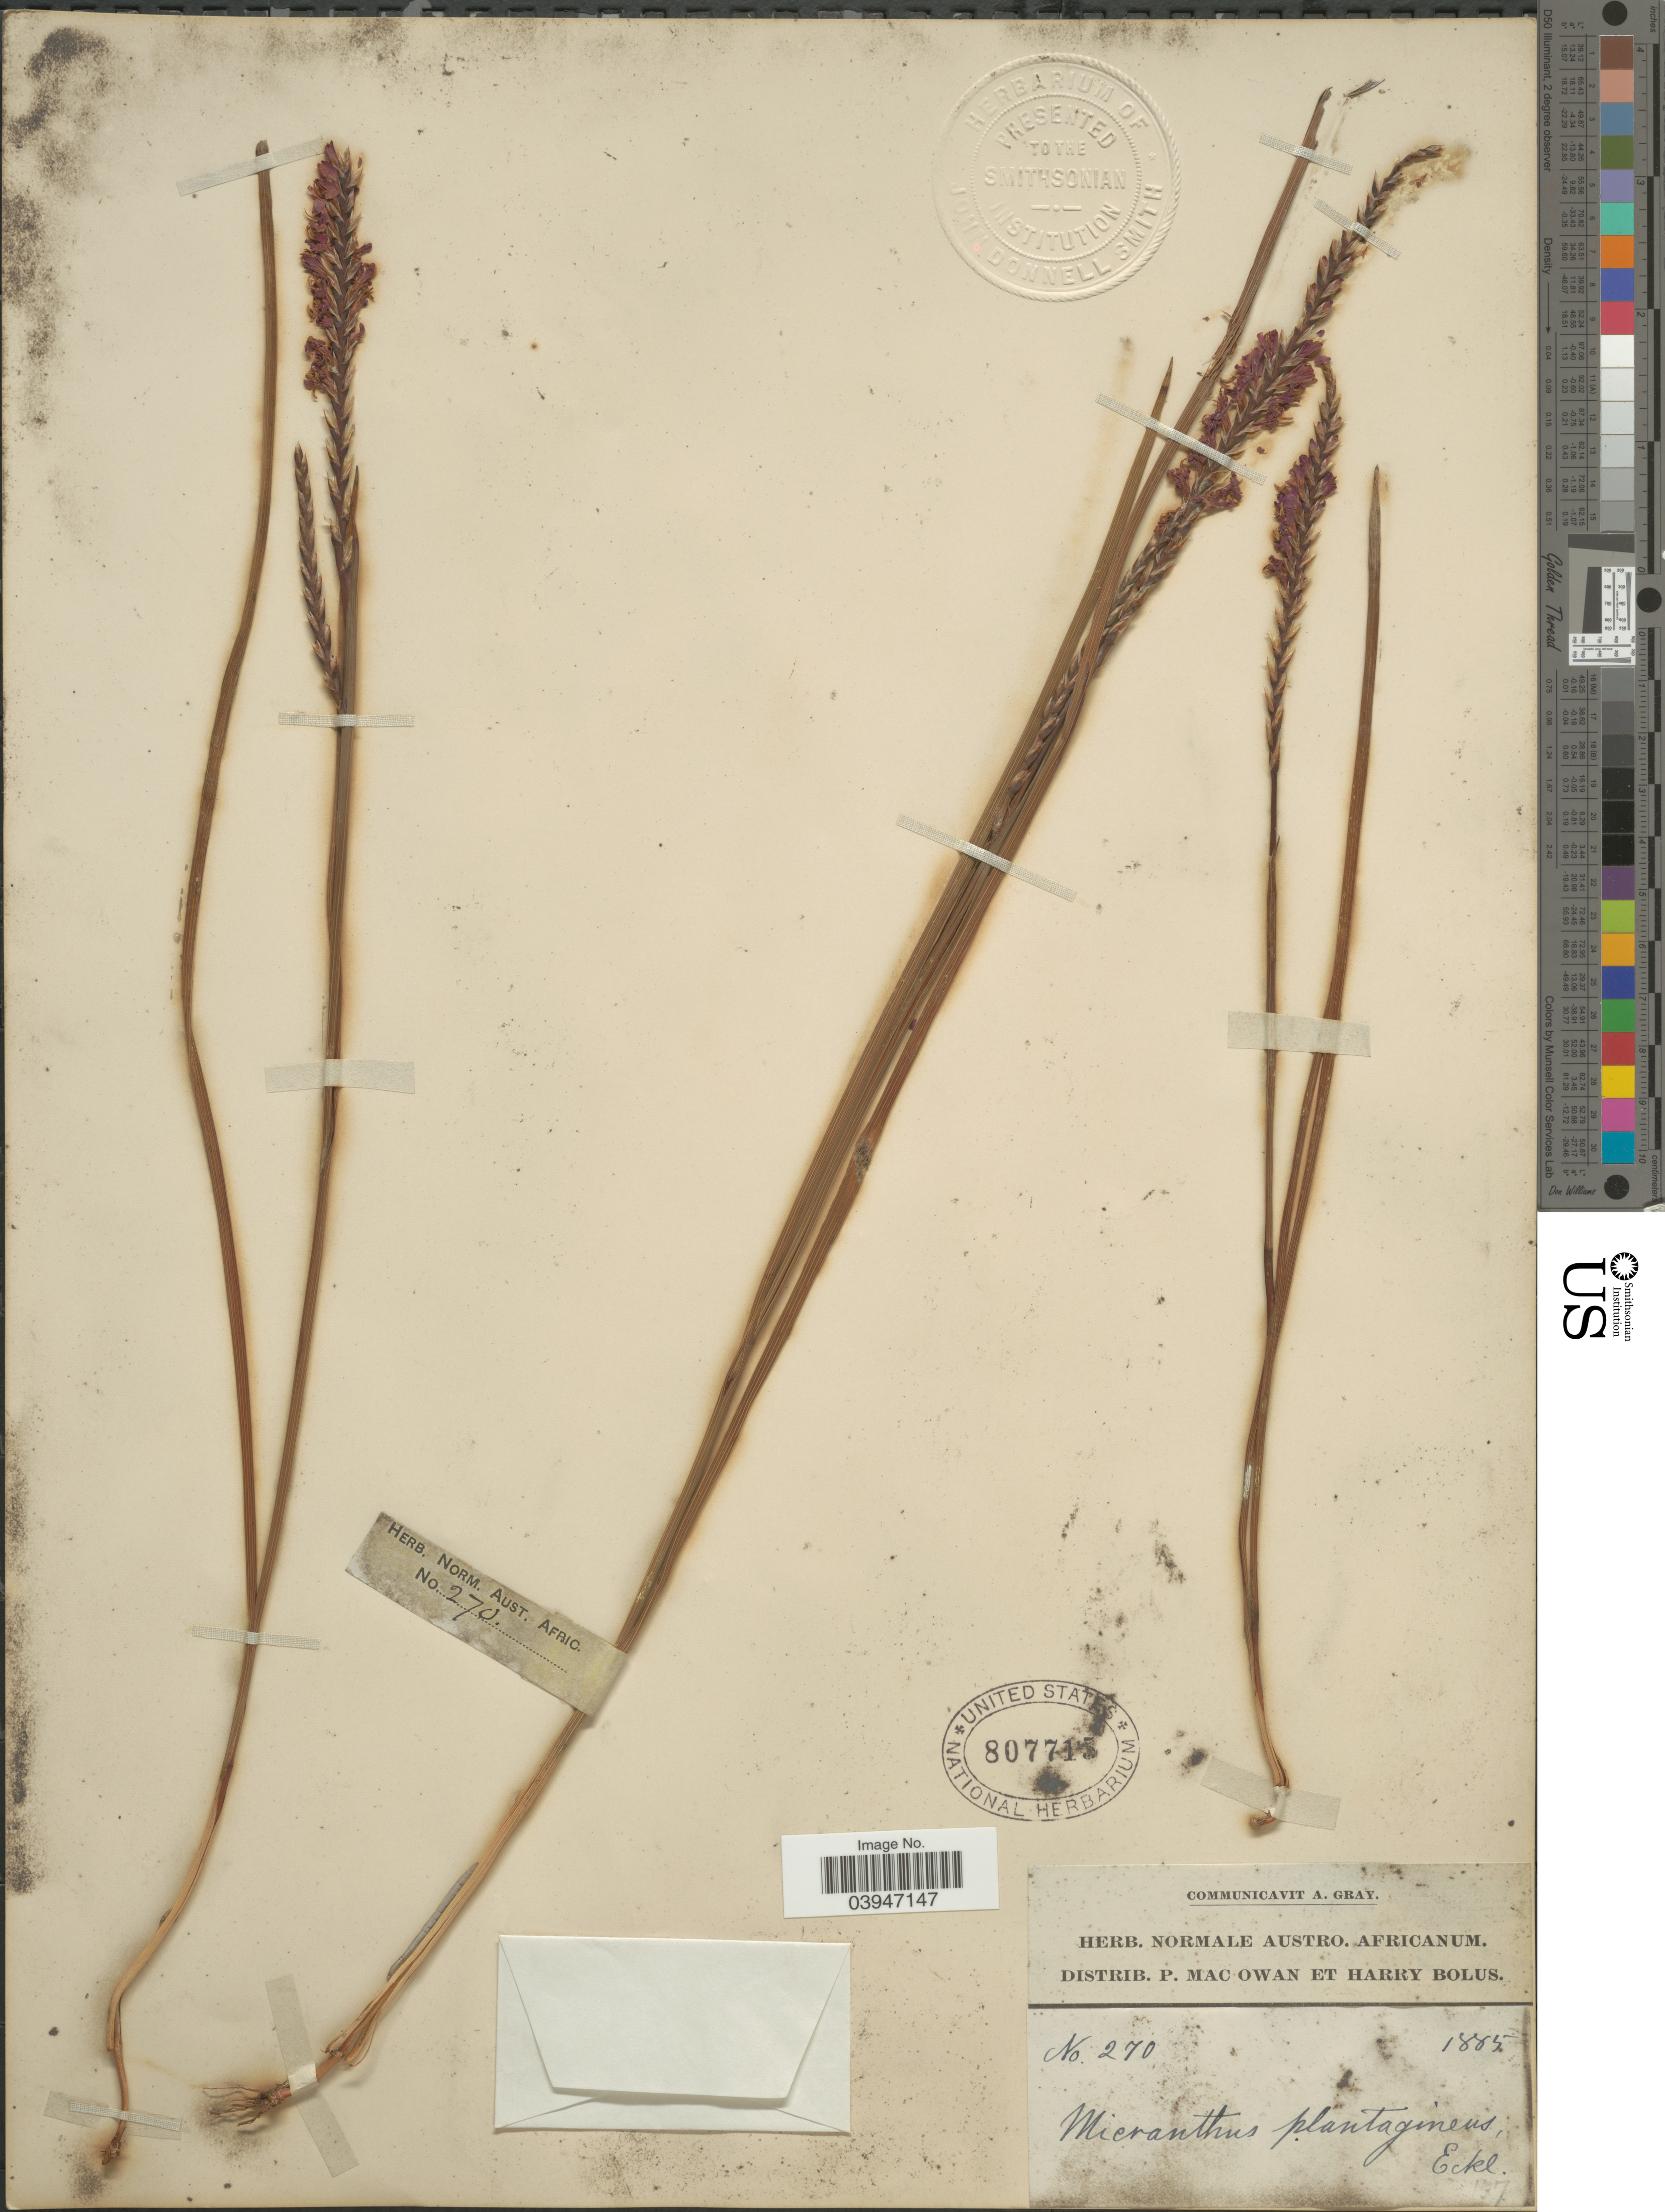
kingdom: Plantae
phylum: Tracheophyta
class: Liliopsida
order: Asparagales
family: Iridaceae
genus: Micranthus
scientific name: Micranthus plantagineus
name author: (Aiton) Eckl.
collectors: P. MacOwan & H. Bolus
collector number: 270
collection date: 1885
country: South Africa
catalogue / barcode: US 807715